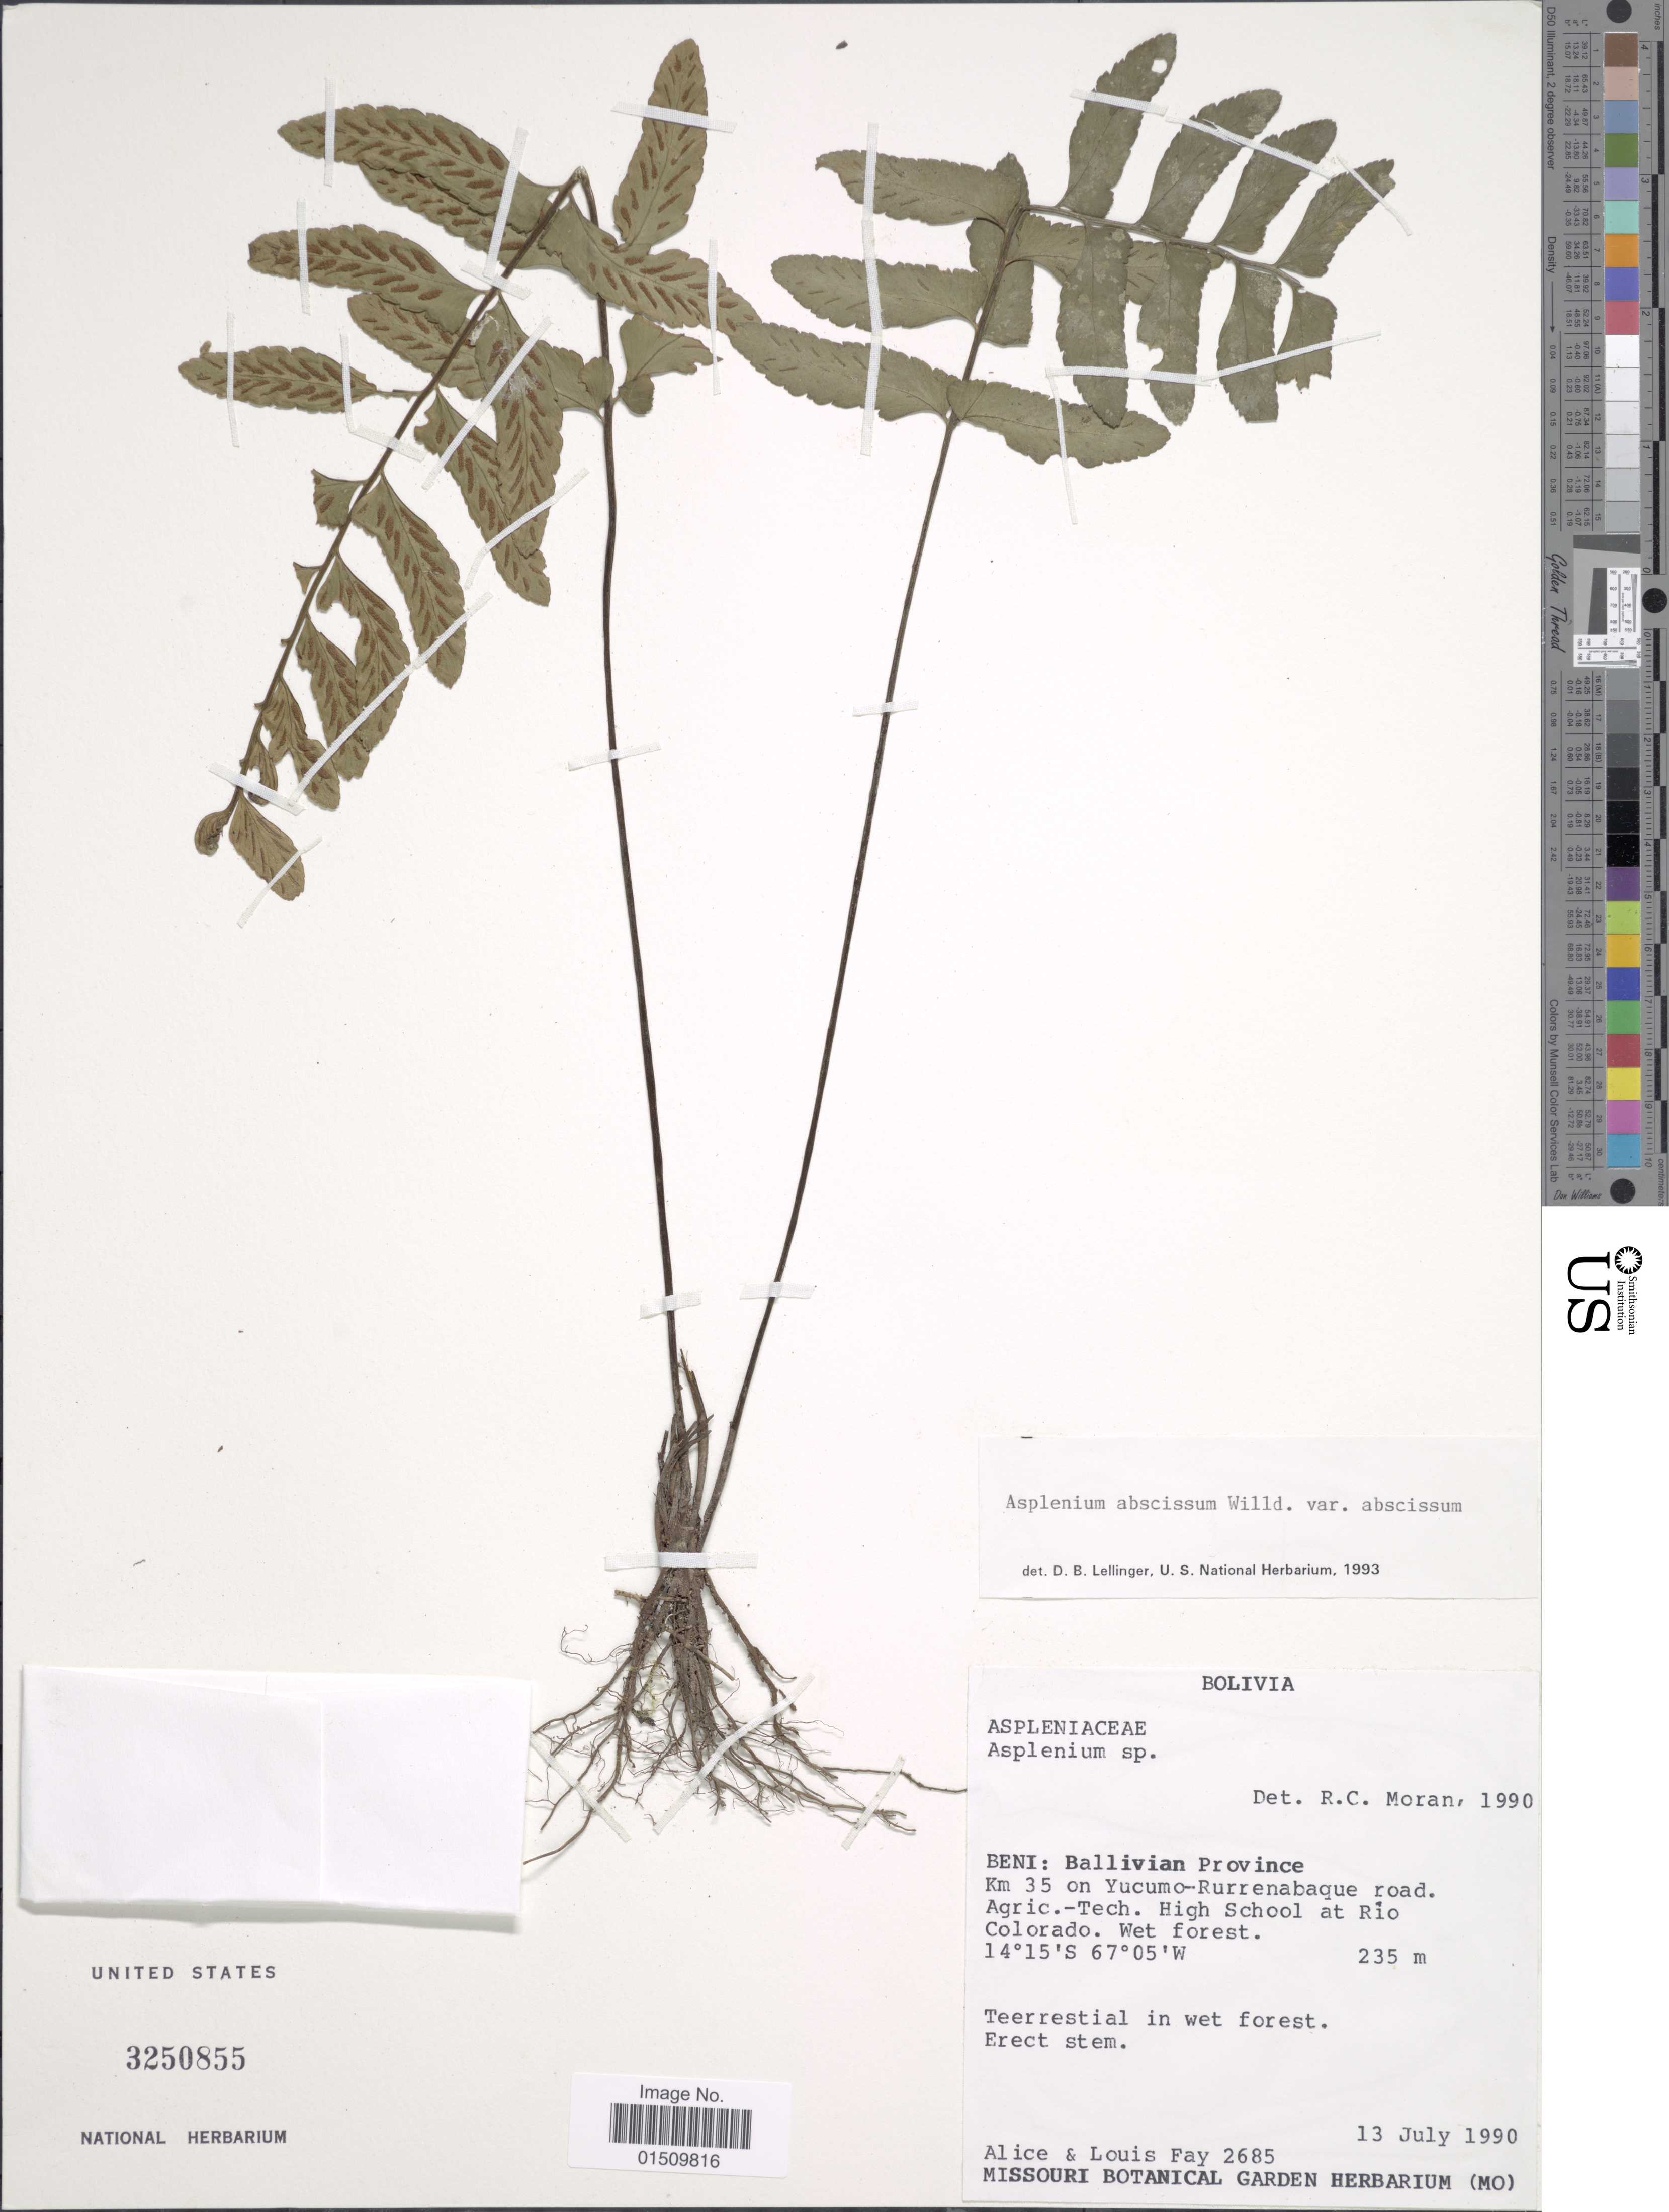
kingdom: Plantae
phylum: Tracheophyta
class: Polypodiopsida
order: Polypodiales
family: Aspleniaceae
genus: Asplenium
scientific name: Asplenium abscissum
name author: Willd.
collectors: A. Fay & L. Fay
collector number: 2685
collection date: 1990-07-13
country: Bolivia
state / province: Beni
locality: Bolivia, Ballivian Province, Km 35 on Yucumo-Ruurenabaque road. Agric.-Tech. High school at Rio Colorado.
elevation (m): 235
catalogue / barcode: US 3250855